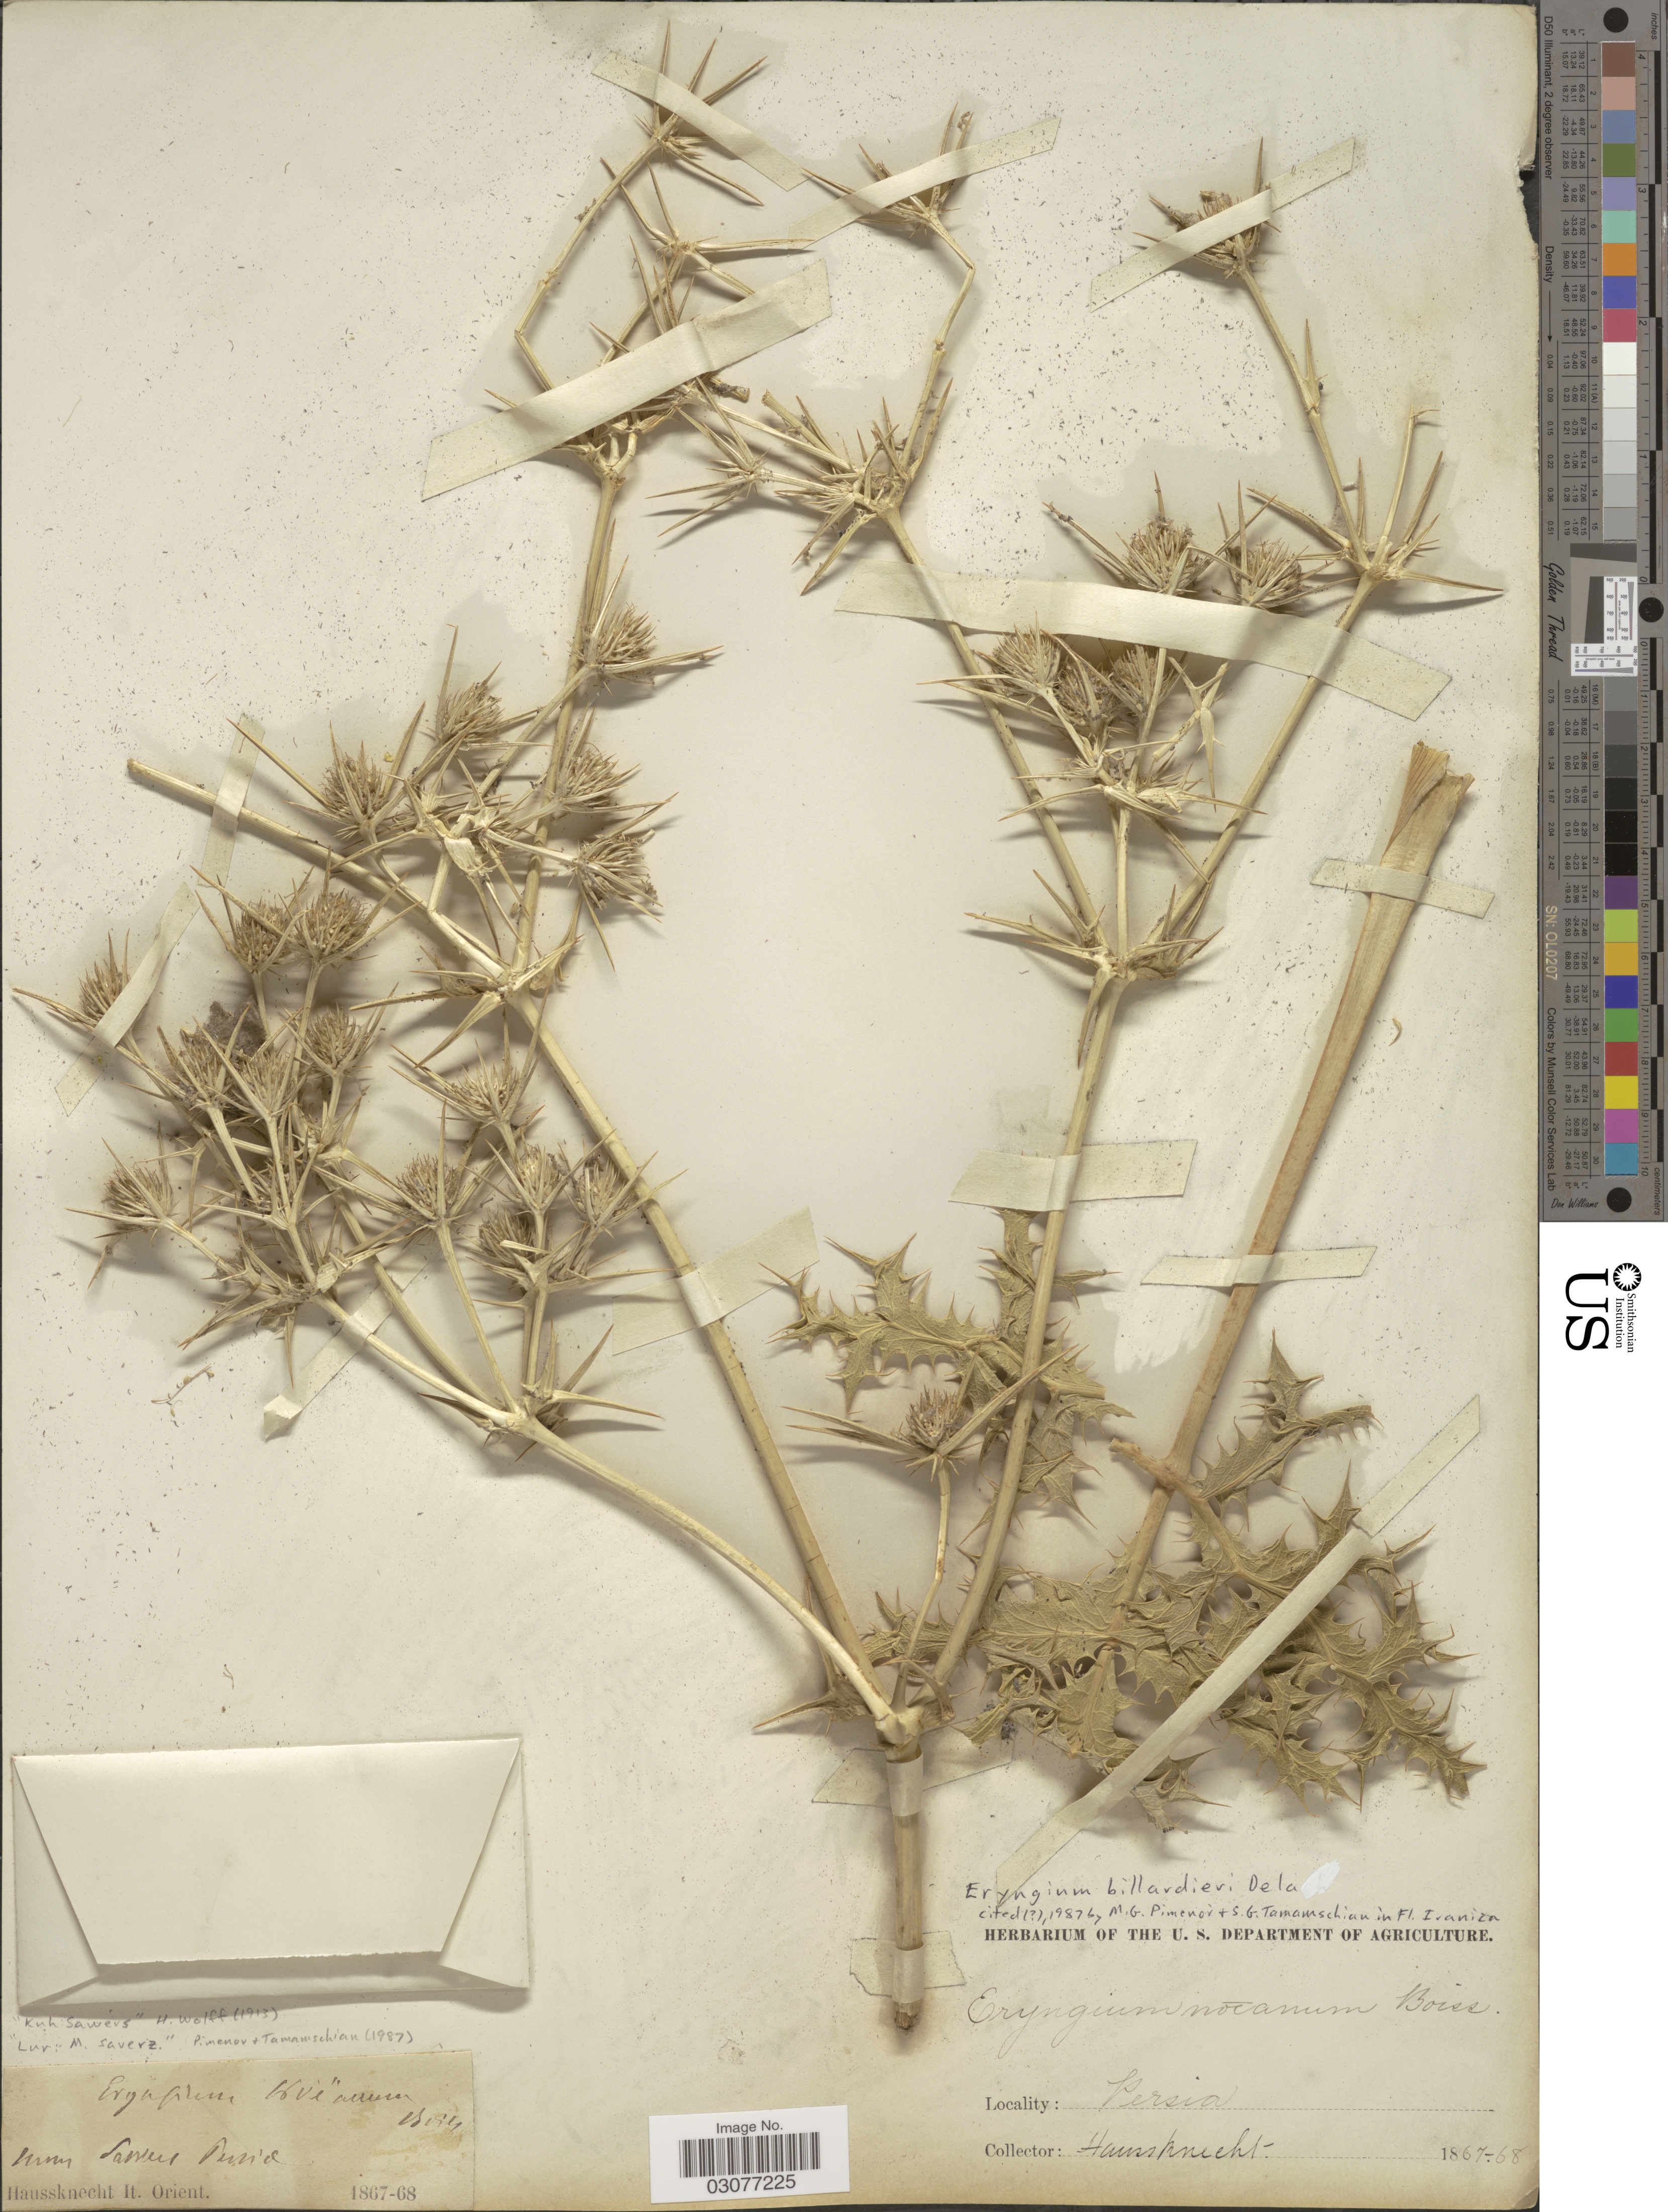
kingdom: Plantae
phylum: Tracheophyta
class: Magnoliopsida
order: Apiales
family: Apiaceae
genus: Eryngium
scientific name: Eryngium billardierei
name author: F. Delaroche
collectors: C. Haussknecht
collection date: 1867/1868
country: Iran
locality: Persia. [illegible text] Samur[interpreted] Persia. It. Orient.